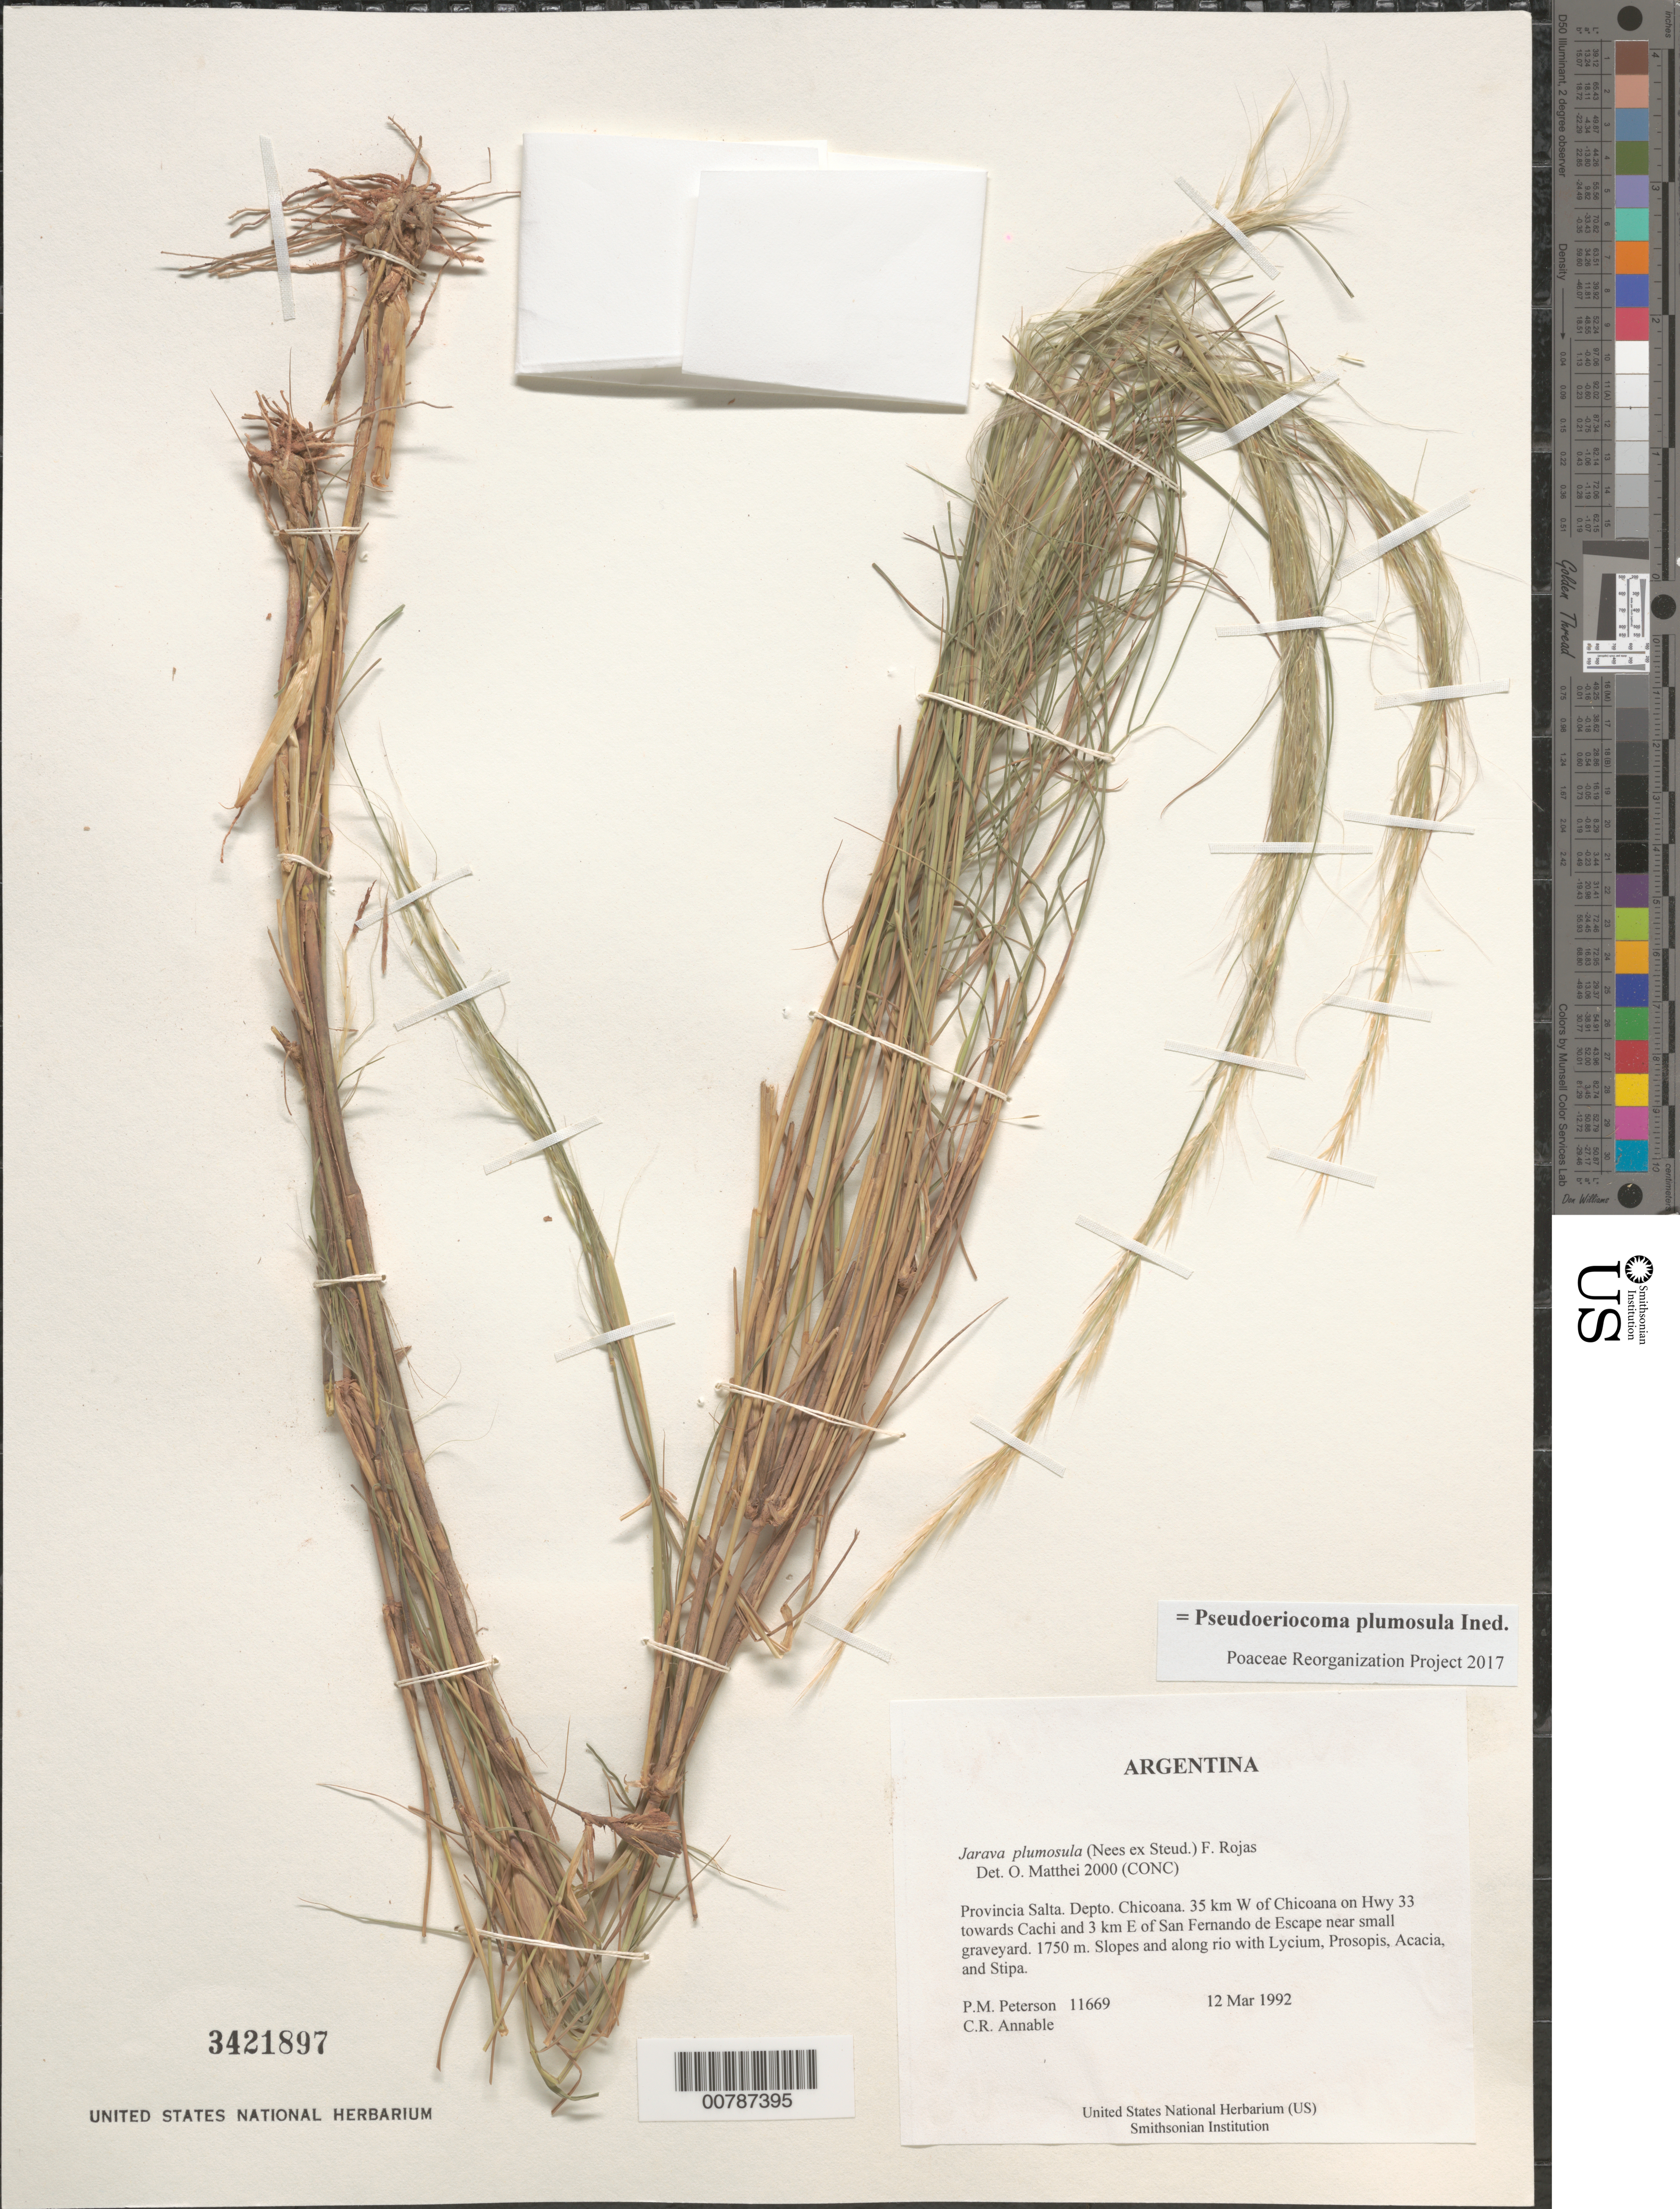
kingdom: Plantae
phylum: Tracheophyta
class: Liliopsida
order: Poales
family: Poaceae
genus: Pseudoeriocoma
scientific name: Pseudoeriocoma plumosula ined.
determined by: Poaceae Reorganization Project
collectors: P. M. Peterson & C. R. Annable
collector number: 11669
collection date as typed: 12 Mar 1992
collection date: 1992-03-12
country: Argentina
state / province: Salta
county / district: Chicoana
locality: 35 km W of Chicoana on Hwy 33 towards Cachi and 3 km E of San Fernando de Escape near small graveyard.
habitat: Slopes and along rio with Lycium, Prosopis, Acacia, and Stipa.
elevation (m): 1750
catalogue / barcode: US 3421897